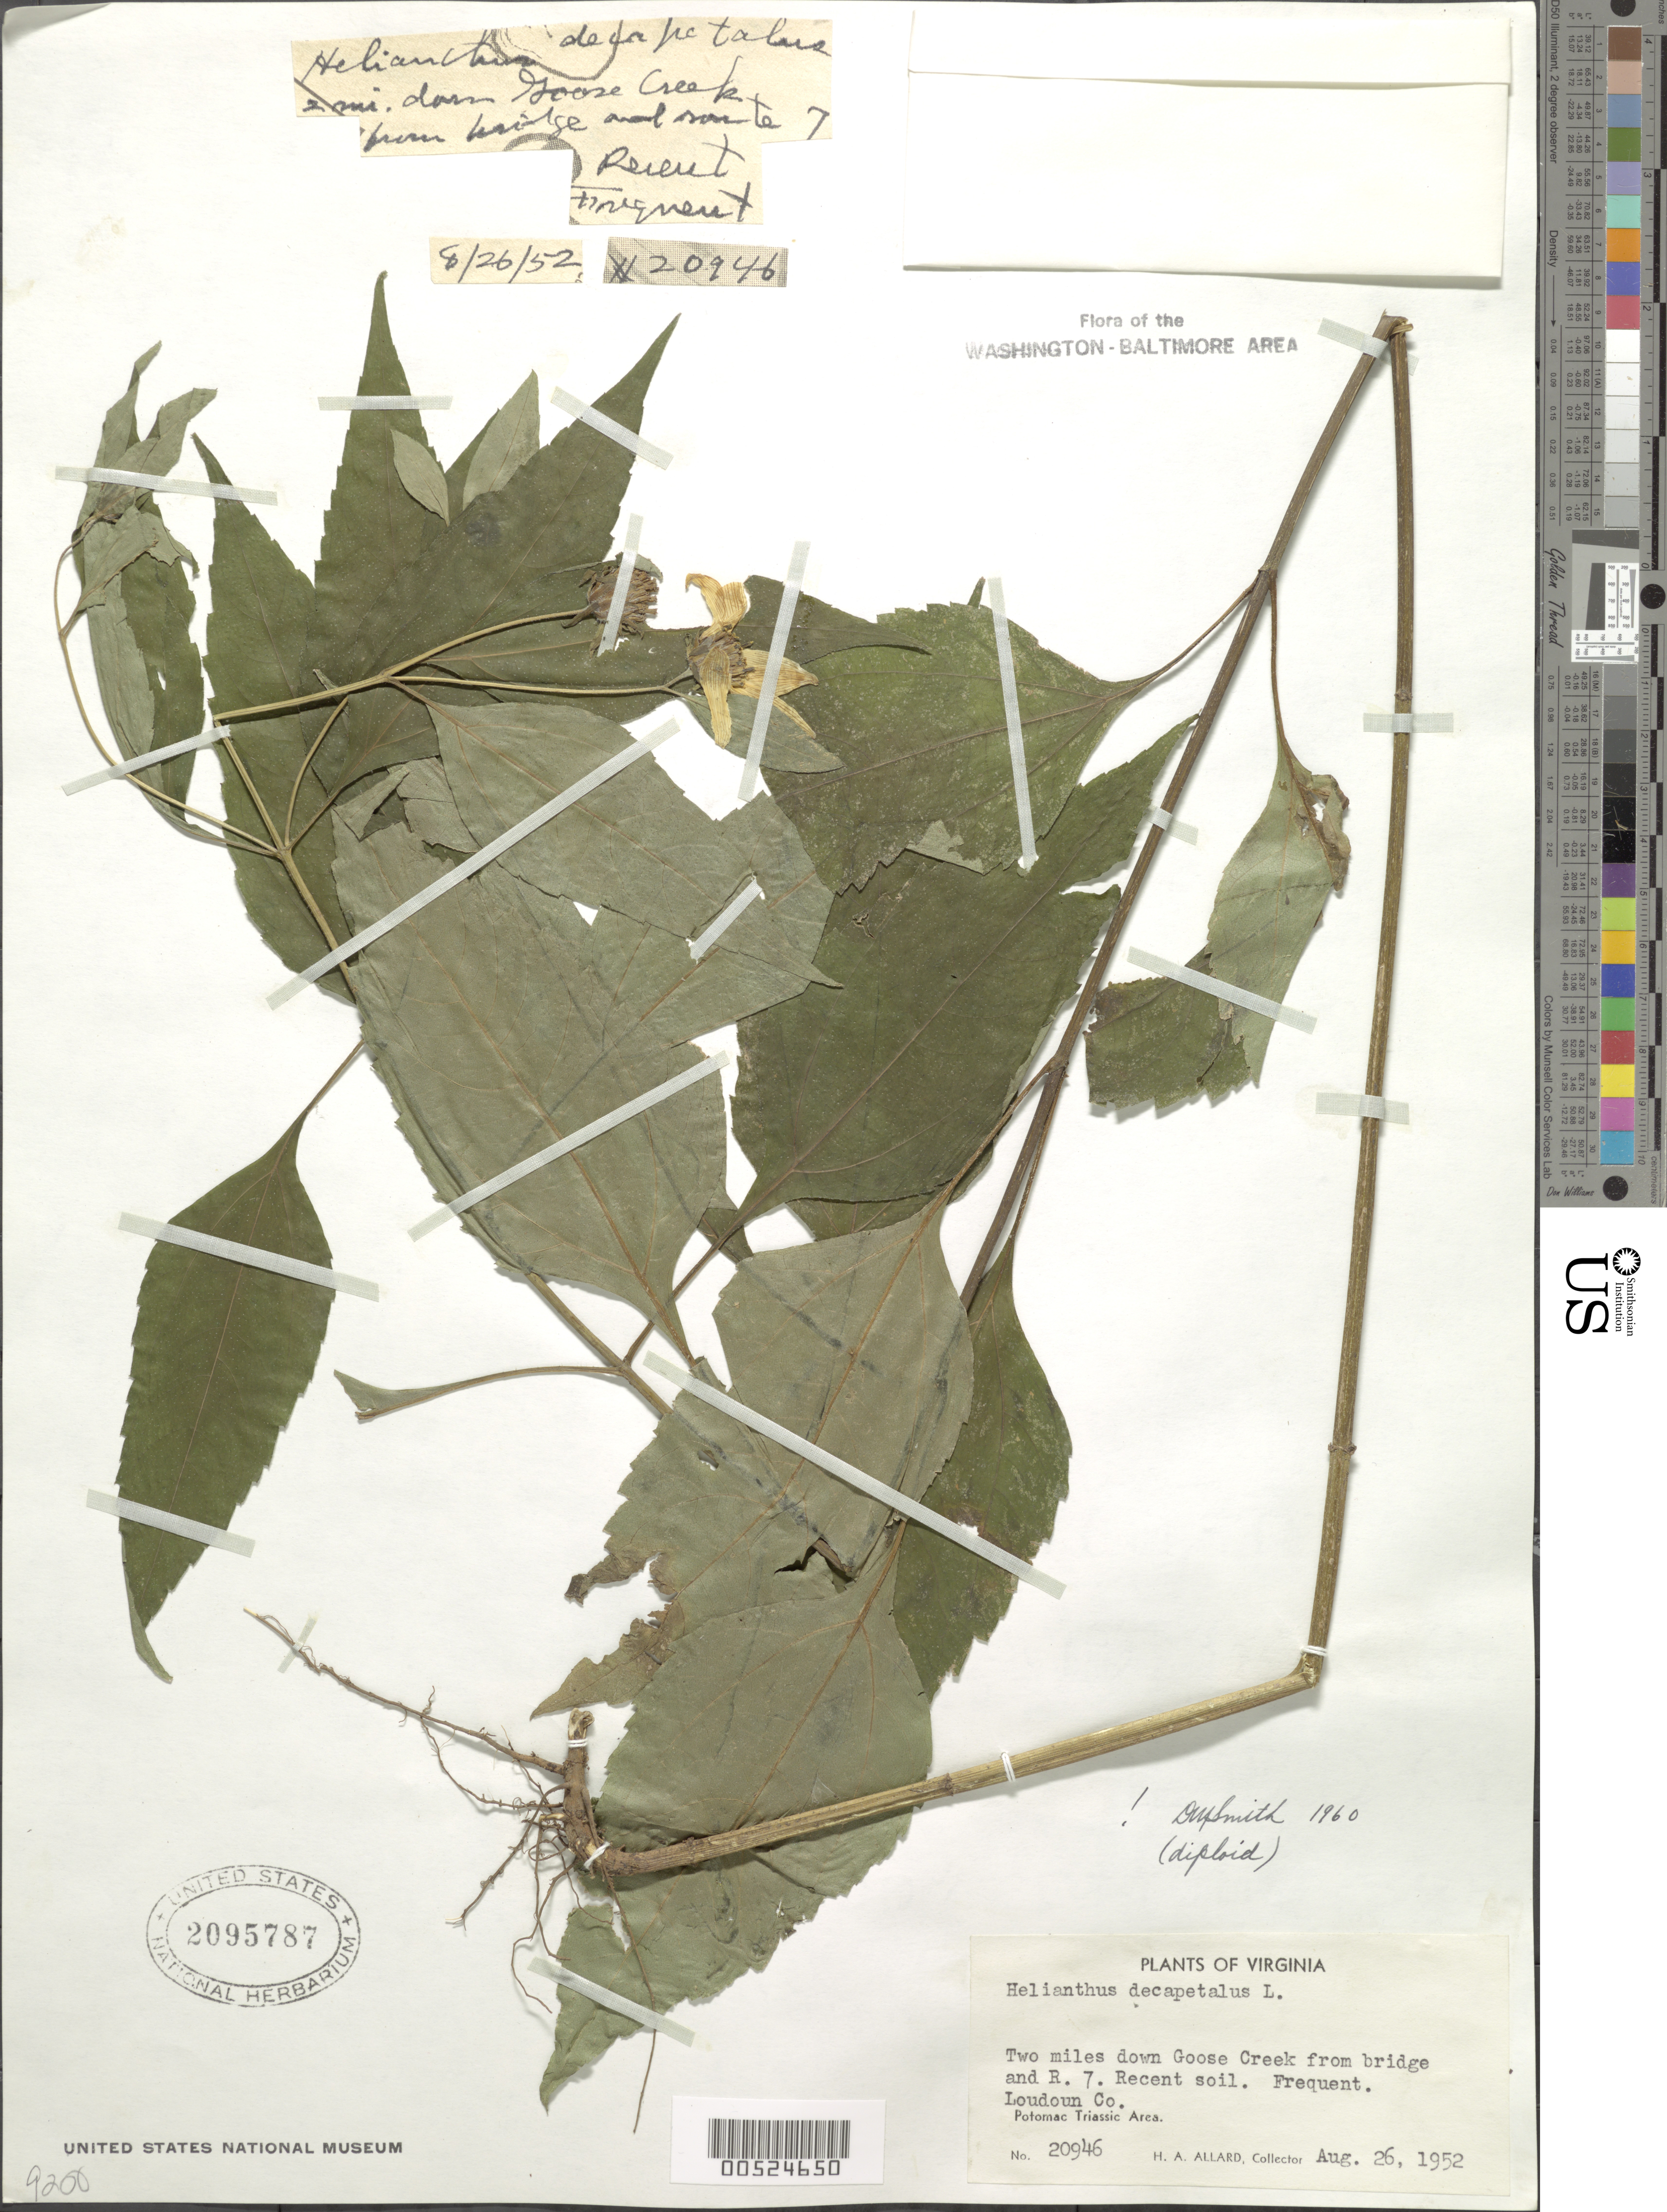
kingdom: Plantae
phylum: Tracheophyta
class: Magnoliopsida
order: Asterales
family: Asteraceae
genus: Helianthus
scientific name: Helianthus decapetalus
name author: L.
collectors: H. A. Allard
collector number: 20946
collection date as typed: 26 Aug 1952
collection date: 1952-08-26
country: United States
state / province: Virginia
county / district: Loudoun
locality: Rt. 7 on Goose Creek, Potomac Triassic Area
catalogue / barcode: US 2095787